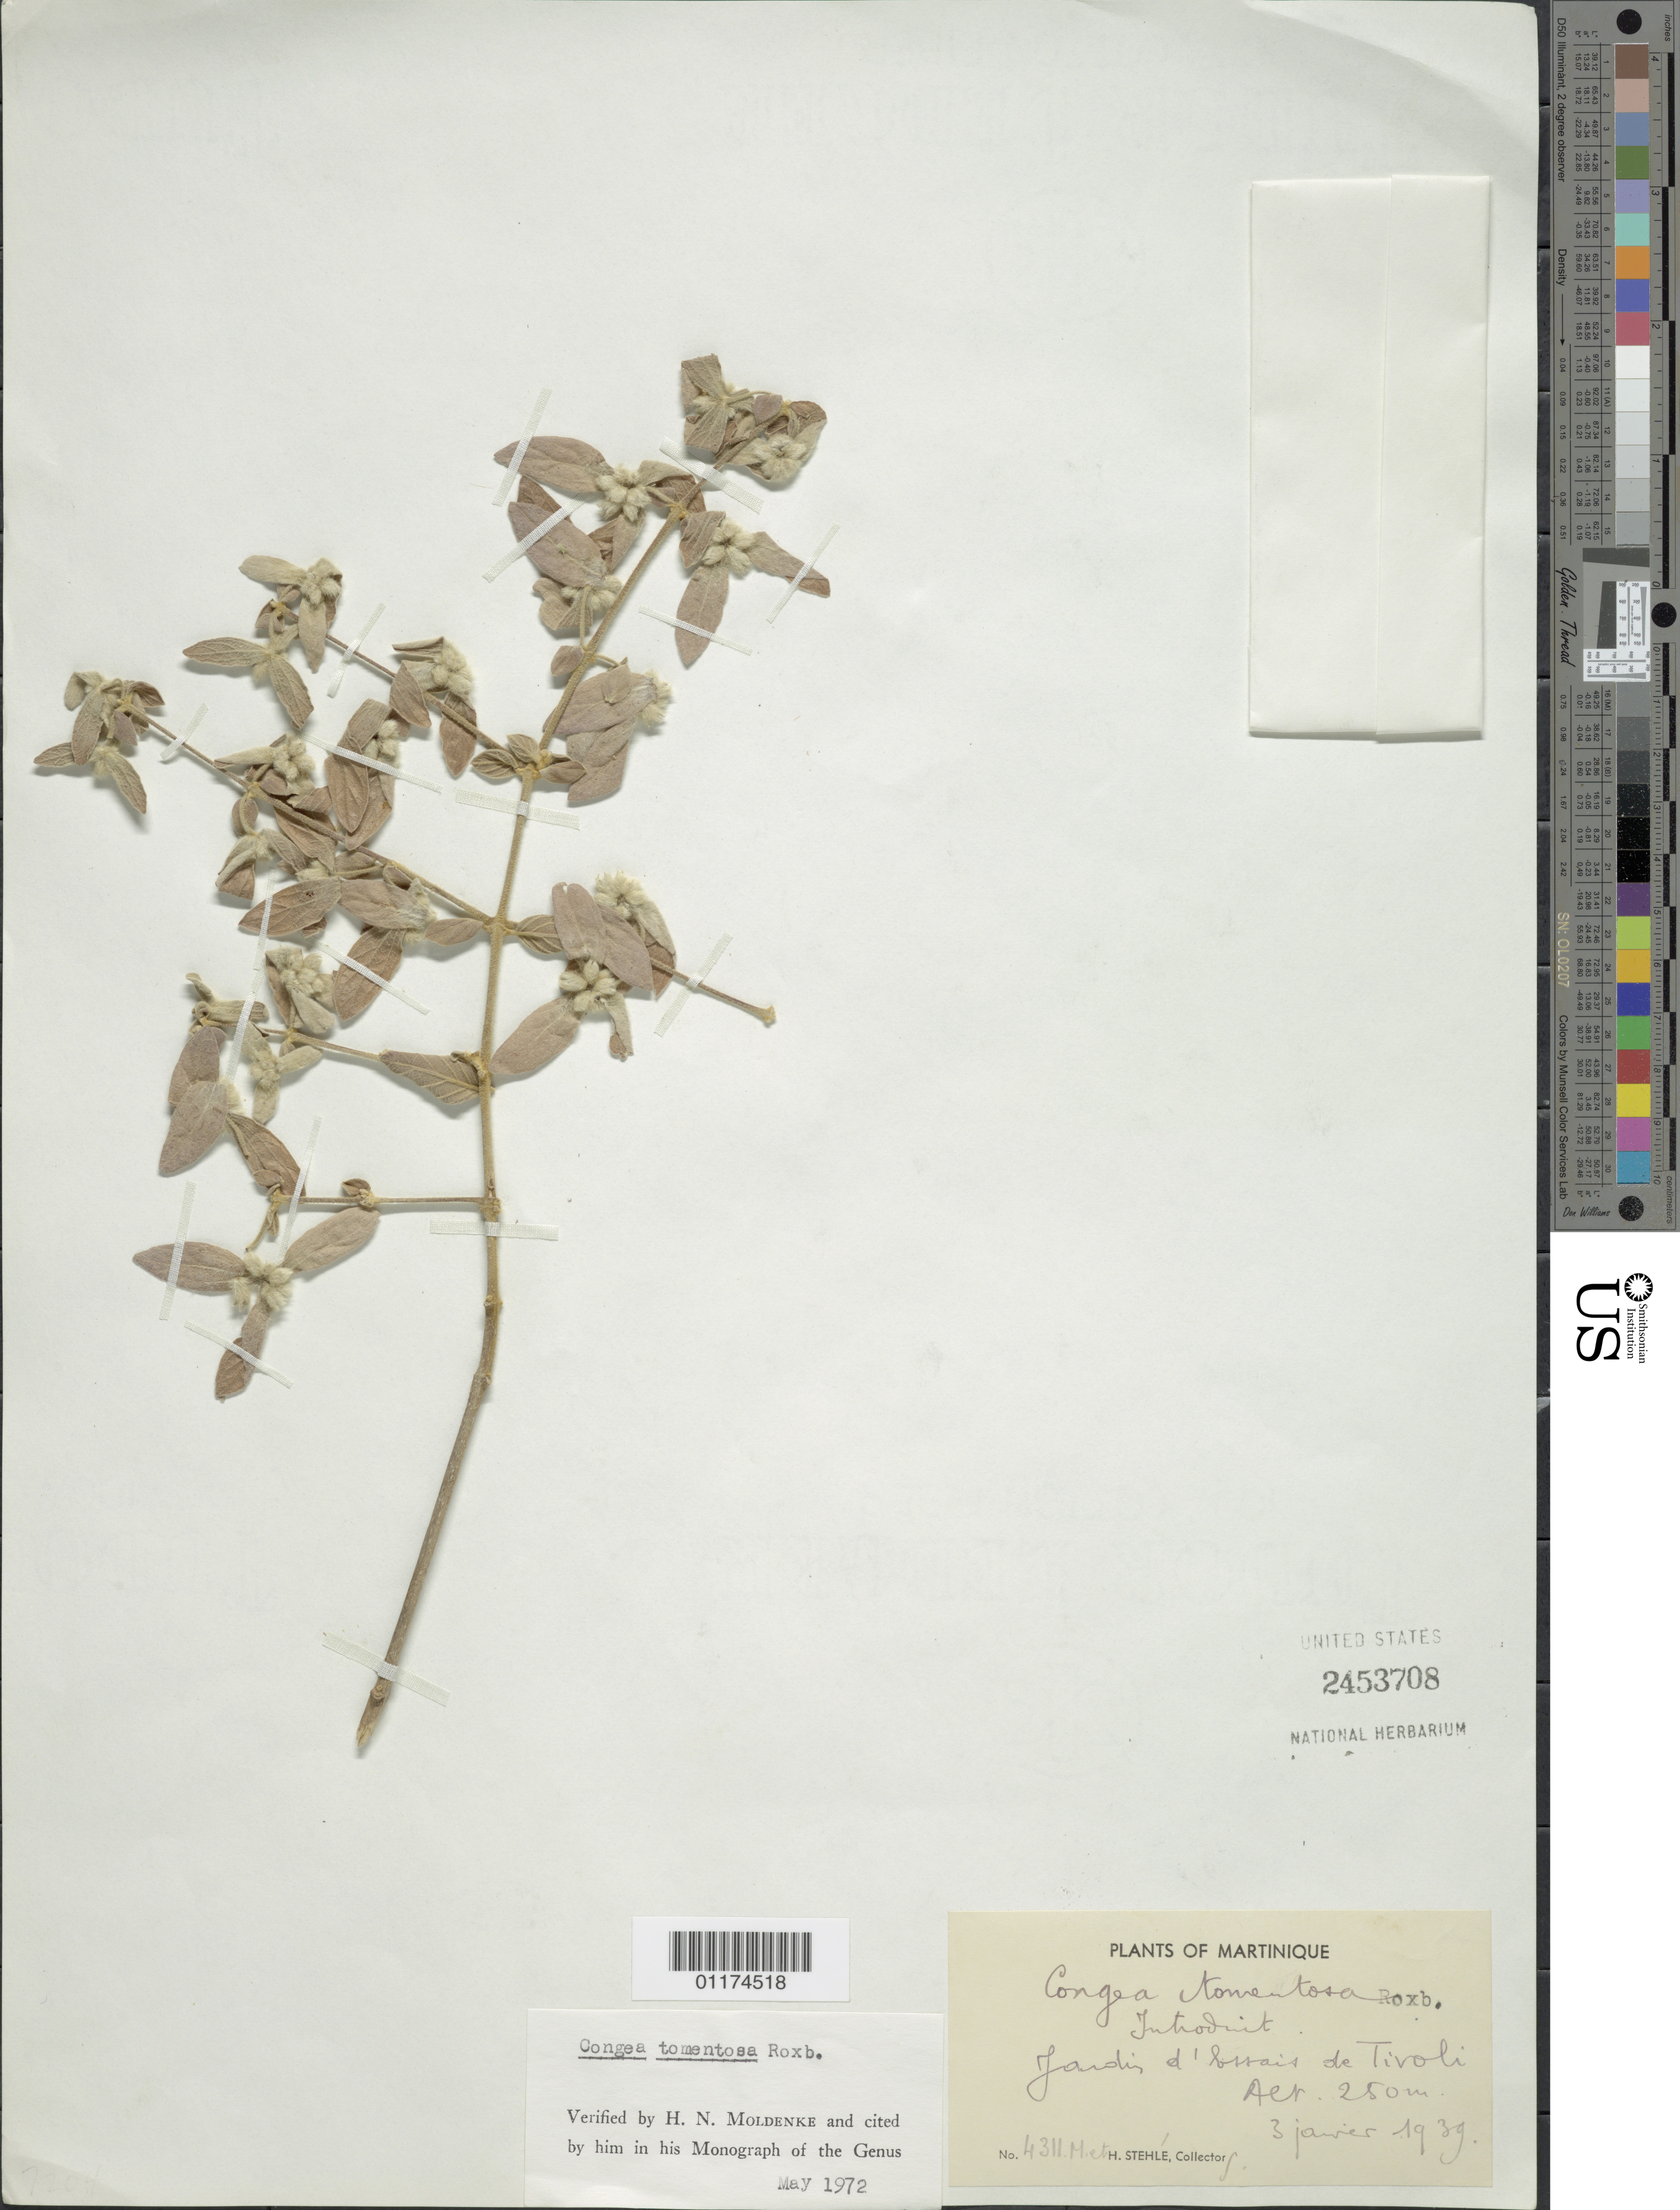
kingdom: Plantae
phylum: Tracheophyta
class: Magnoliopsida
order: Lamiales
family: Lamiaceae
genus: Congea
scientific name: Congea tomentosa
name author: Roxb.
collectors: M. Stehlé & H. Stehlé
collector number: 4311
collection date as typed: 03 Jan 1939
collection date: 1939-01-03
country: Martinique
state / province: Fort-de-France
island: Martinique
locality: Jardin d'essais de Tivoli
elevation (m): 250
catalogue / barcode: US 2453708